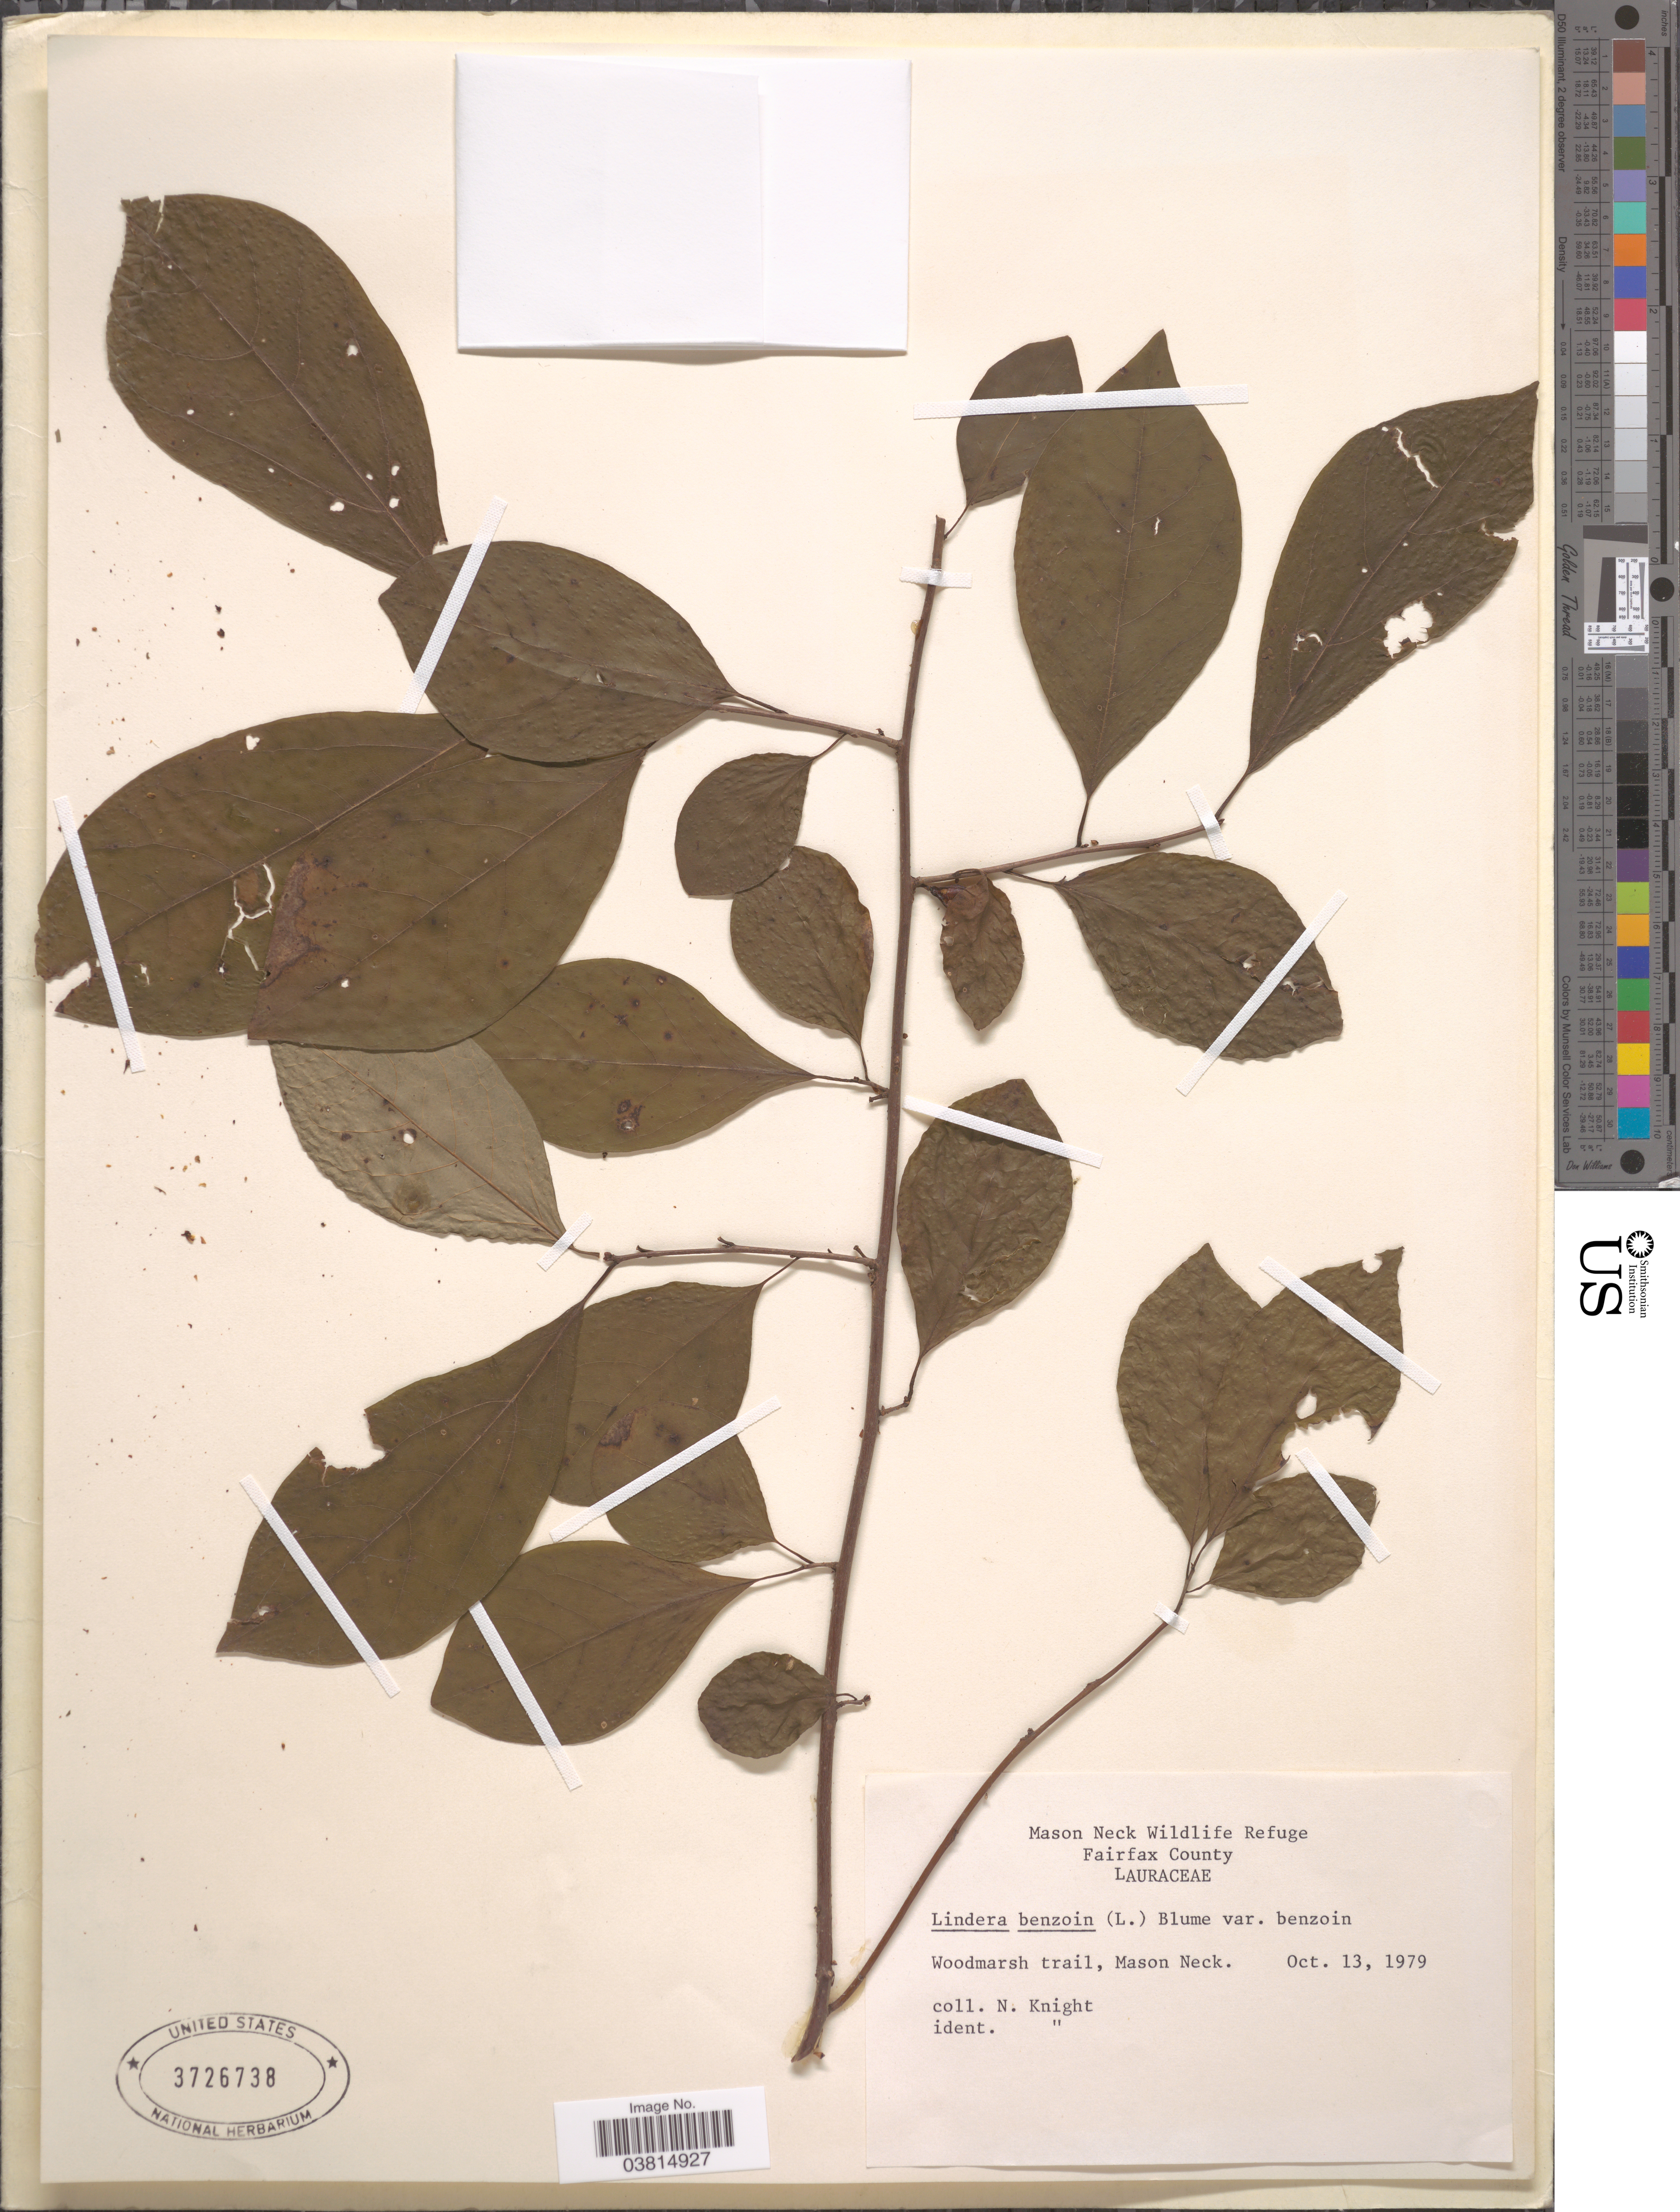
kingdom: Plantae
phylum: Tracheophyta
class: Magnoliopsida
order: Laurales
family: Lauraceae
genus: Lindera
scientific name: Lindera benzoin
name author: (L.) Blume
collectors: N. Knight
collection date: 1979-10-13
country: United States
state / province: Virginia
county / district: Fairfax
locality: Mason Neck Wildlife Refuge. Fairfax County. Woodmarsh trail, Mason Neck.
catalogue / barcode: US 3726738